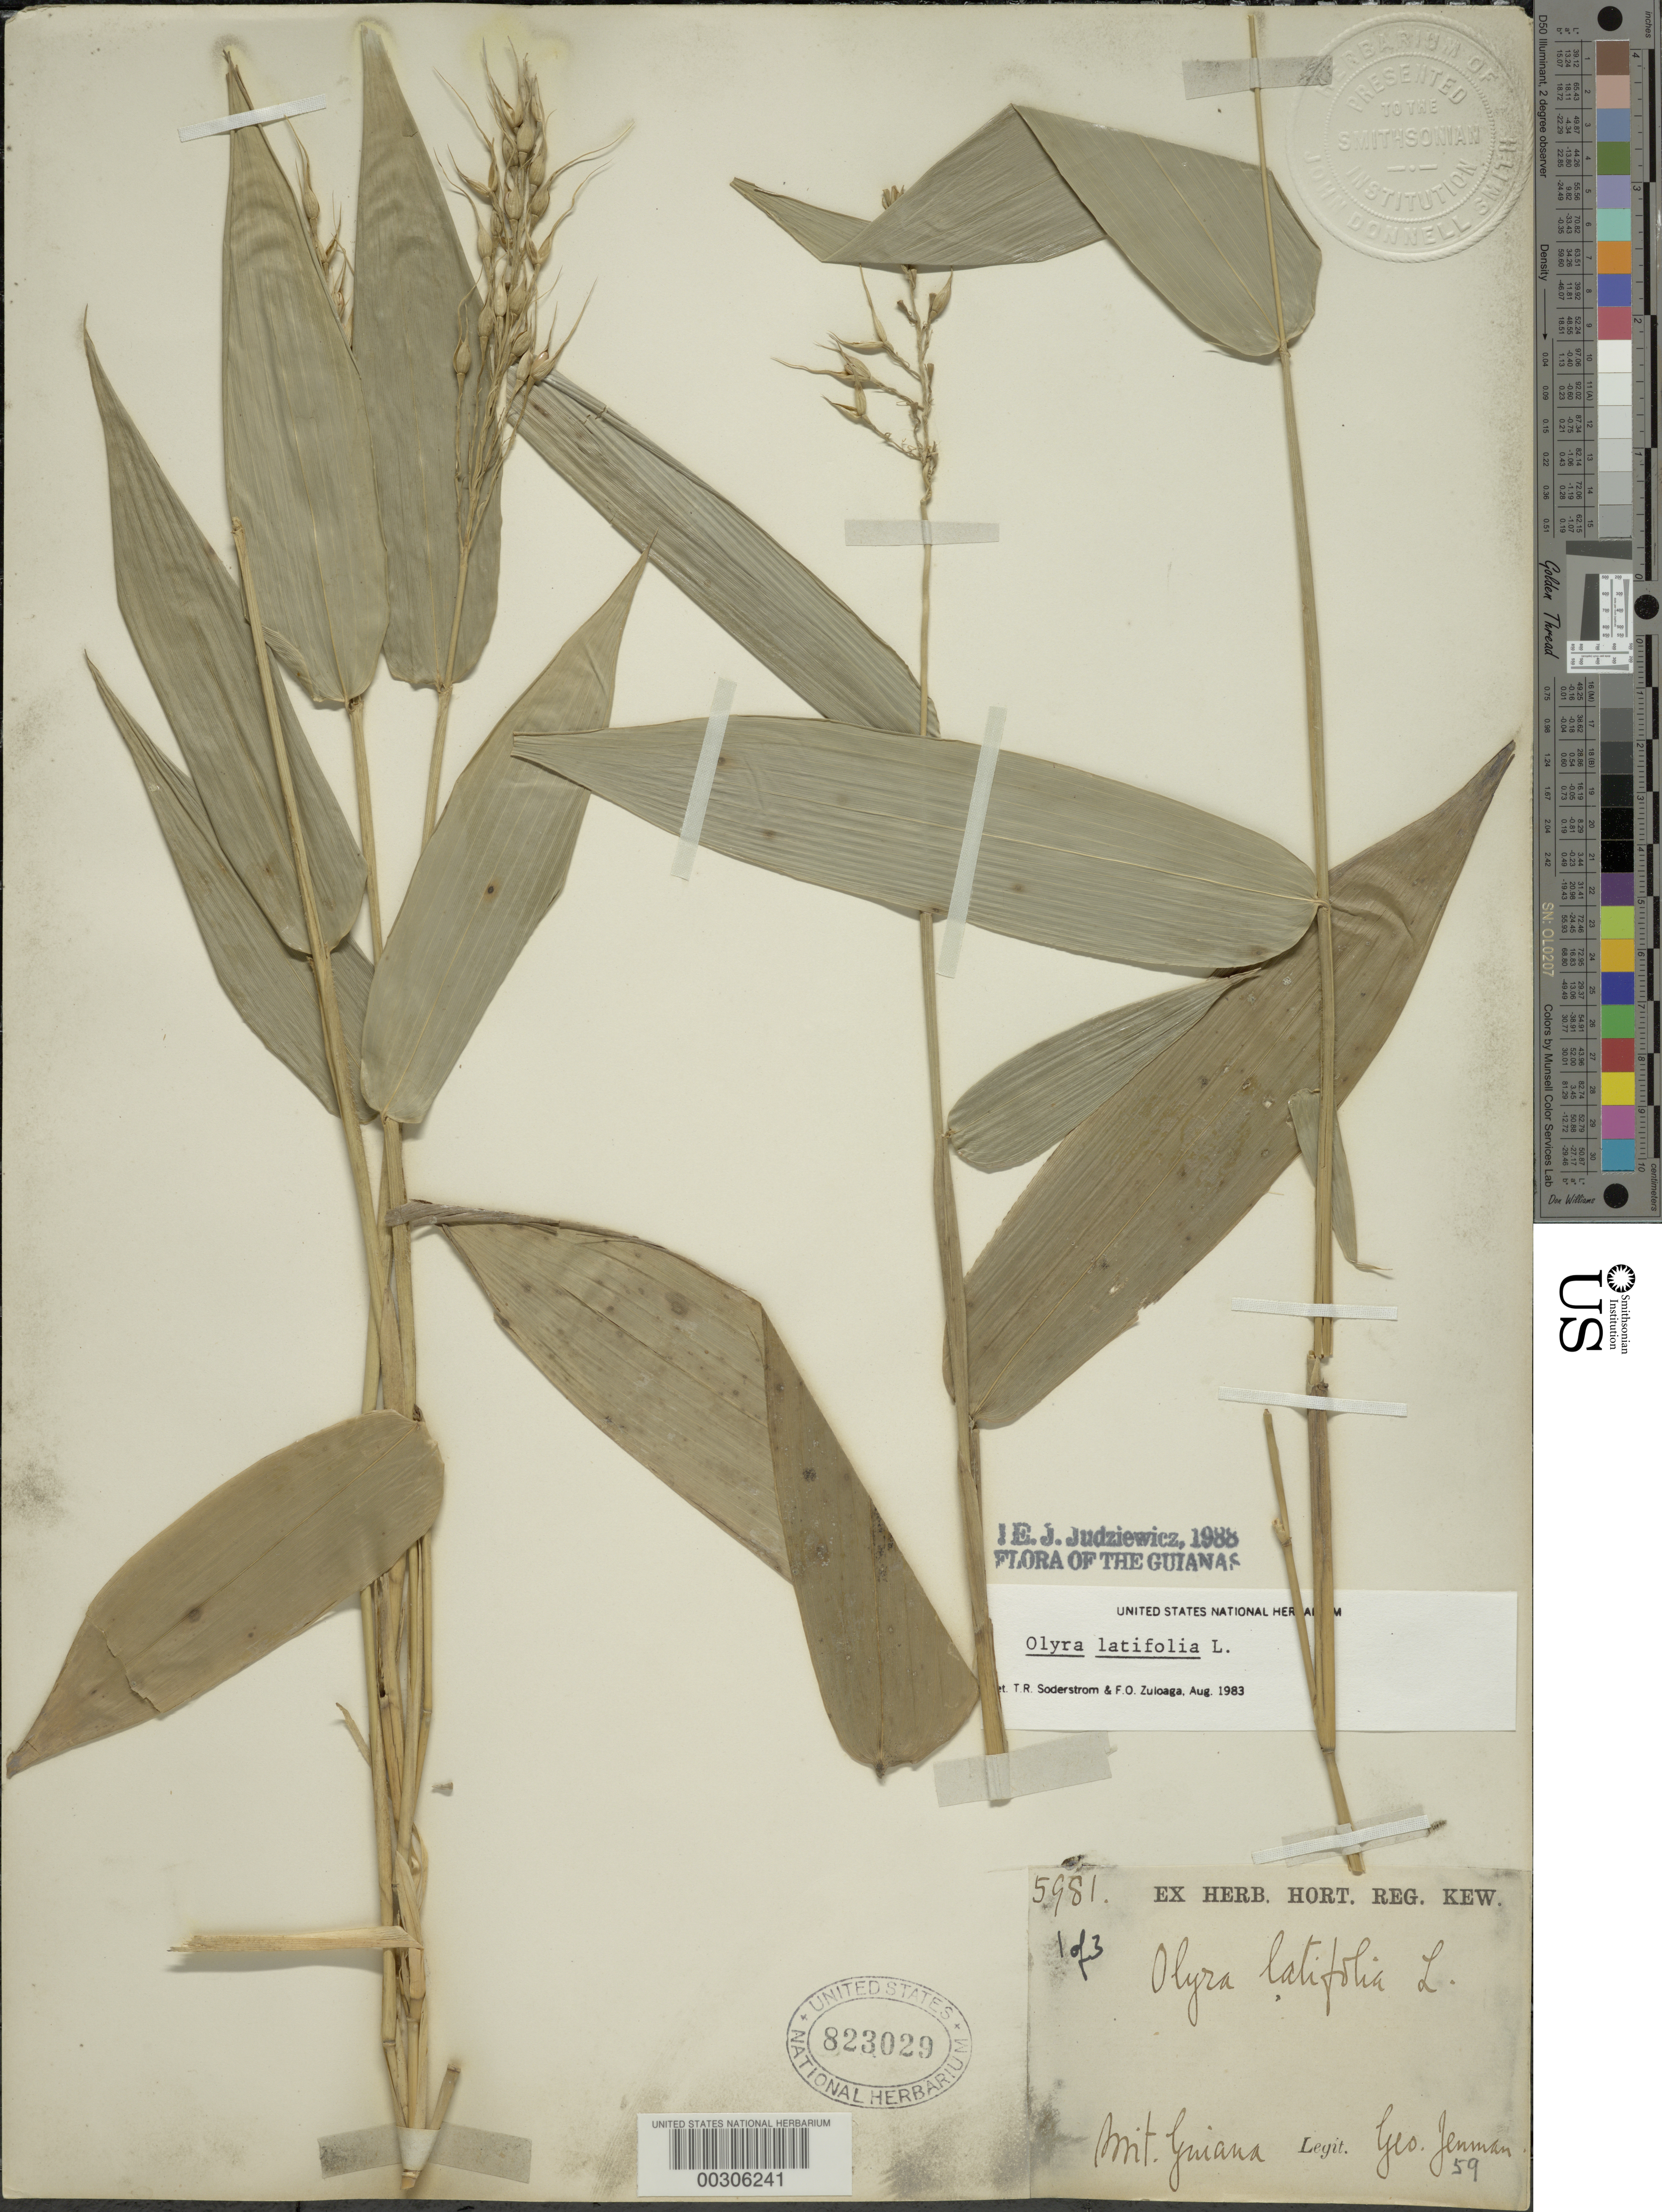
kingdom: Plantae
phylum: Tracheophyta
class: Liliopsida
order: Poales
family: Poaceae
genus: Olyra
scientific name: Olyra latifolia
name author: L.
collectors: G. S. Jenman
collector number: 5981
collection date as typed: Apr 1888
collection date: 1888-04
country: Guyana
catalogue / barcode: US 823029